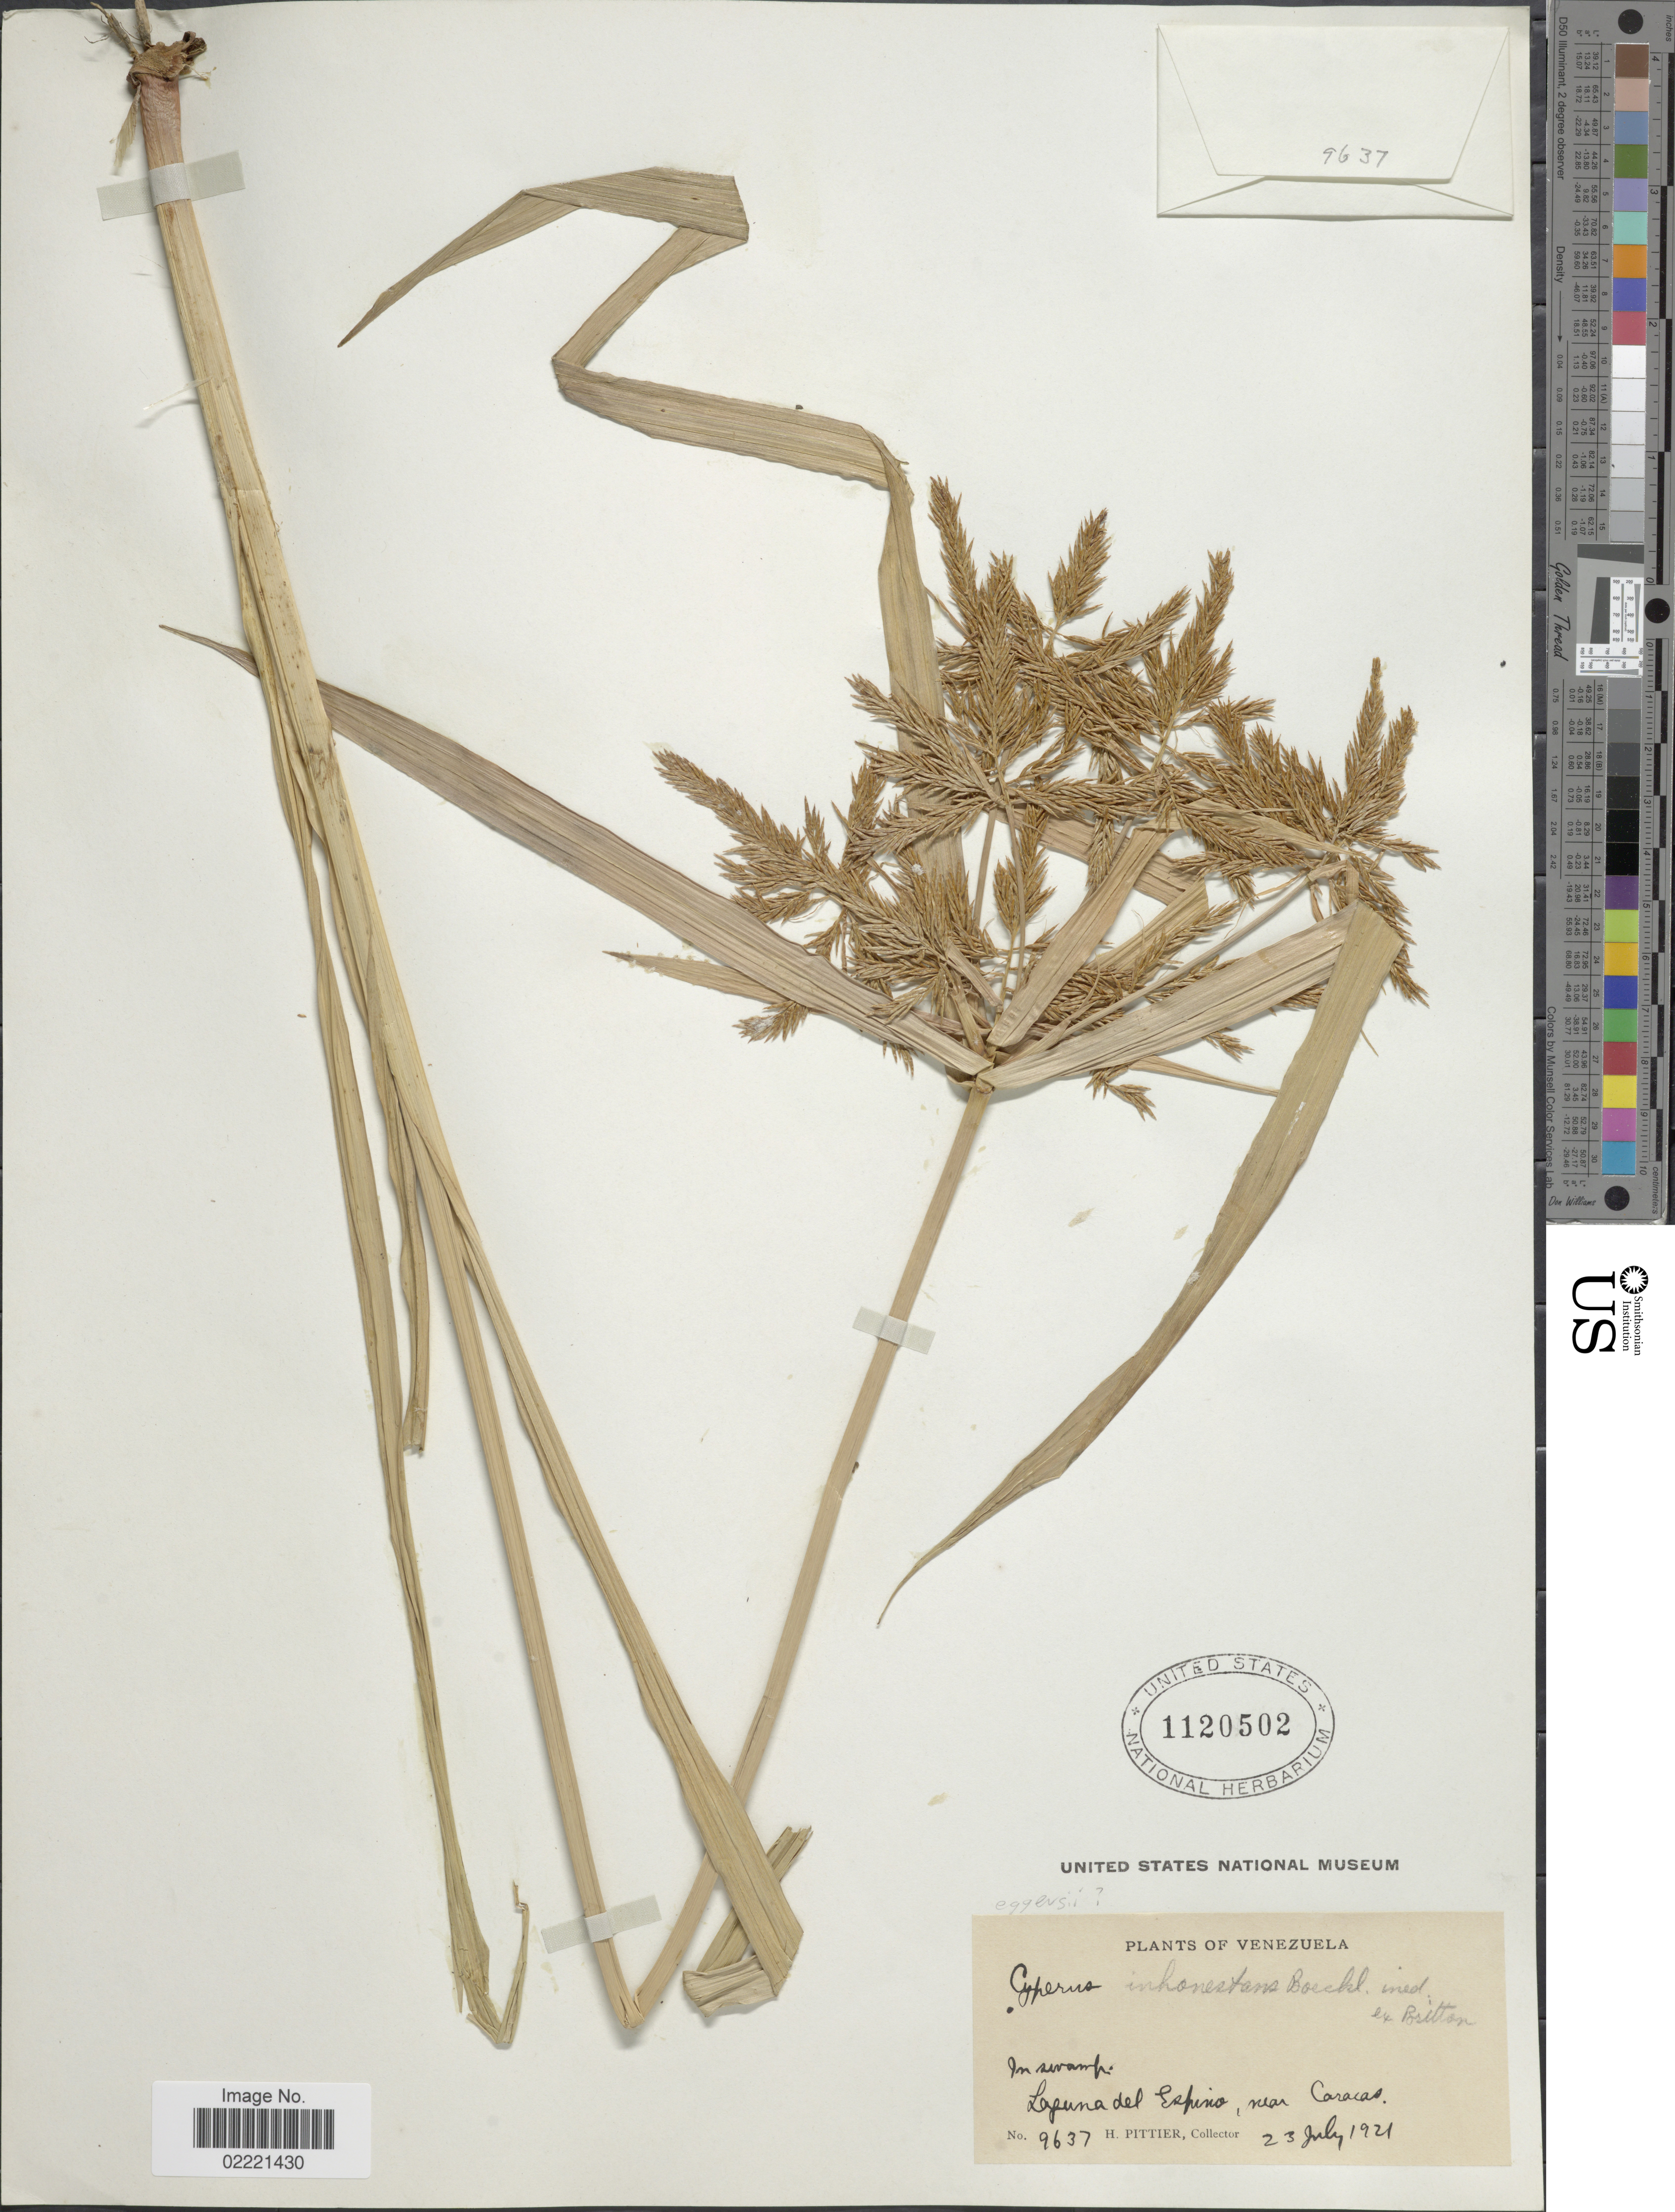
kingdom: Plantae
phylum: Tracheophyta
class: Liliopsida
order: Poales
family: Cyperaceae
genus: Cyperus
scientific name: Cyperus eggersii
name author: Boeckeler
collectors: H. F. Pittier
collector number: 9637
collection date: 1921-07-23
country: Venezuela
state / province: Distrito Federal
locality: In swamp, Laguna del Espino, near Caracas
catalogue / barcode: US 1120502